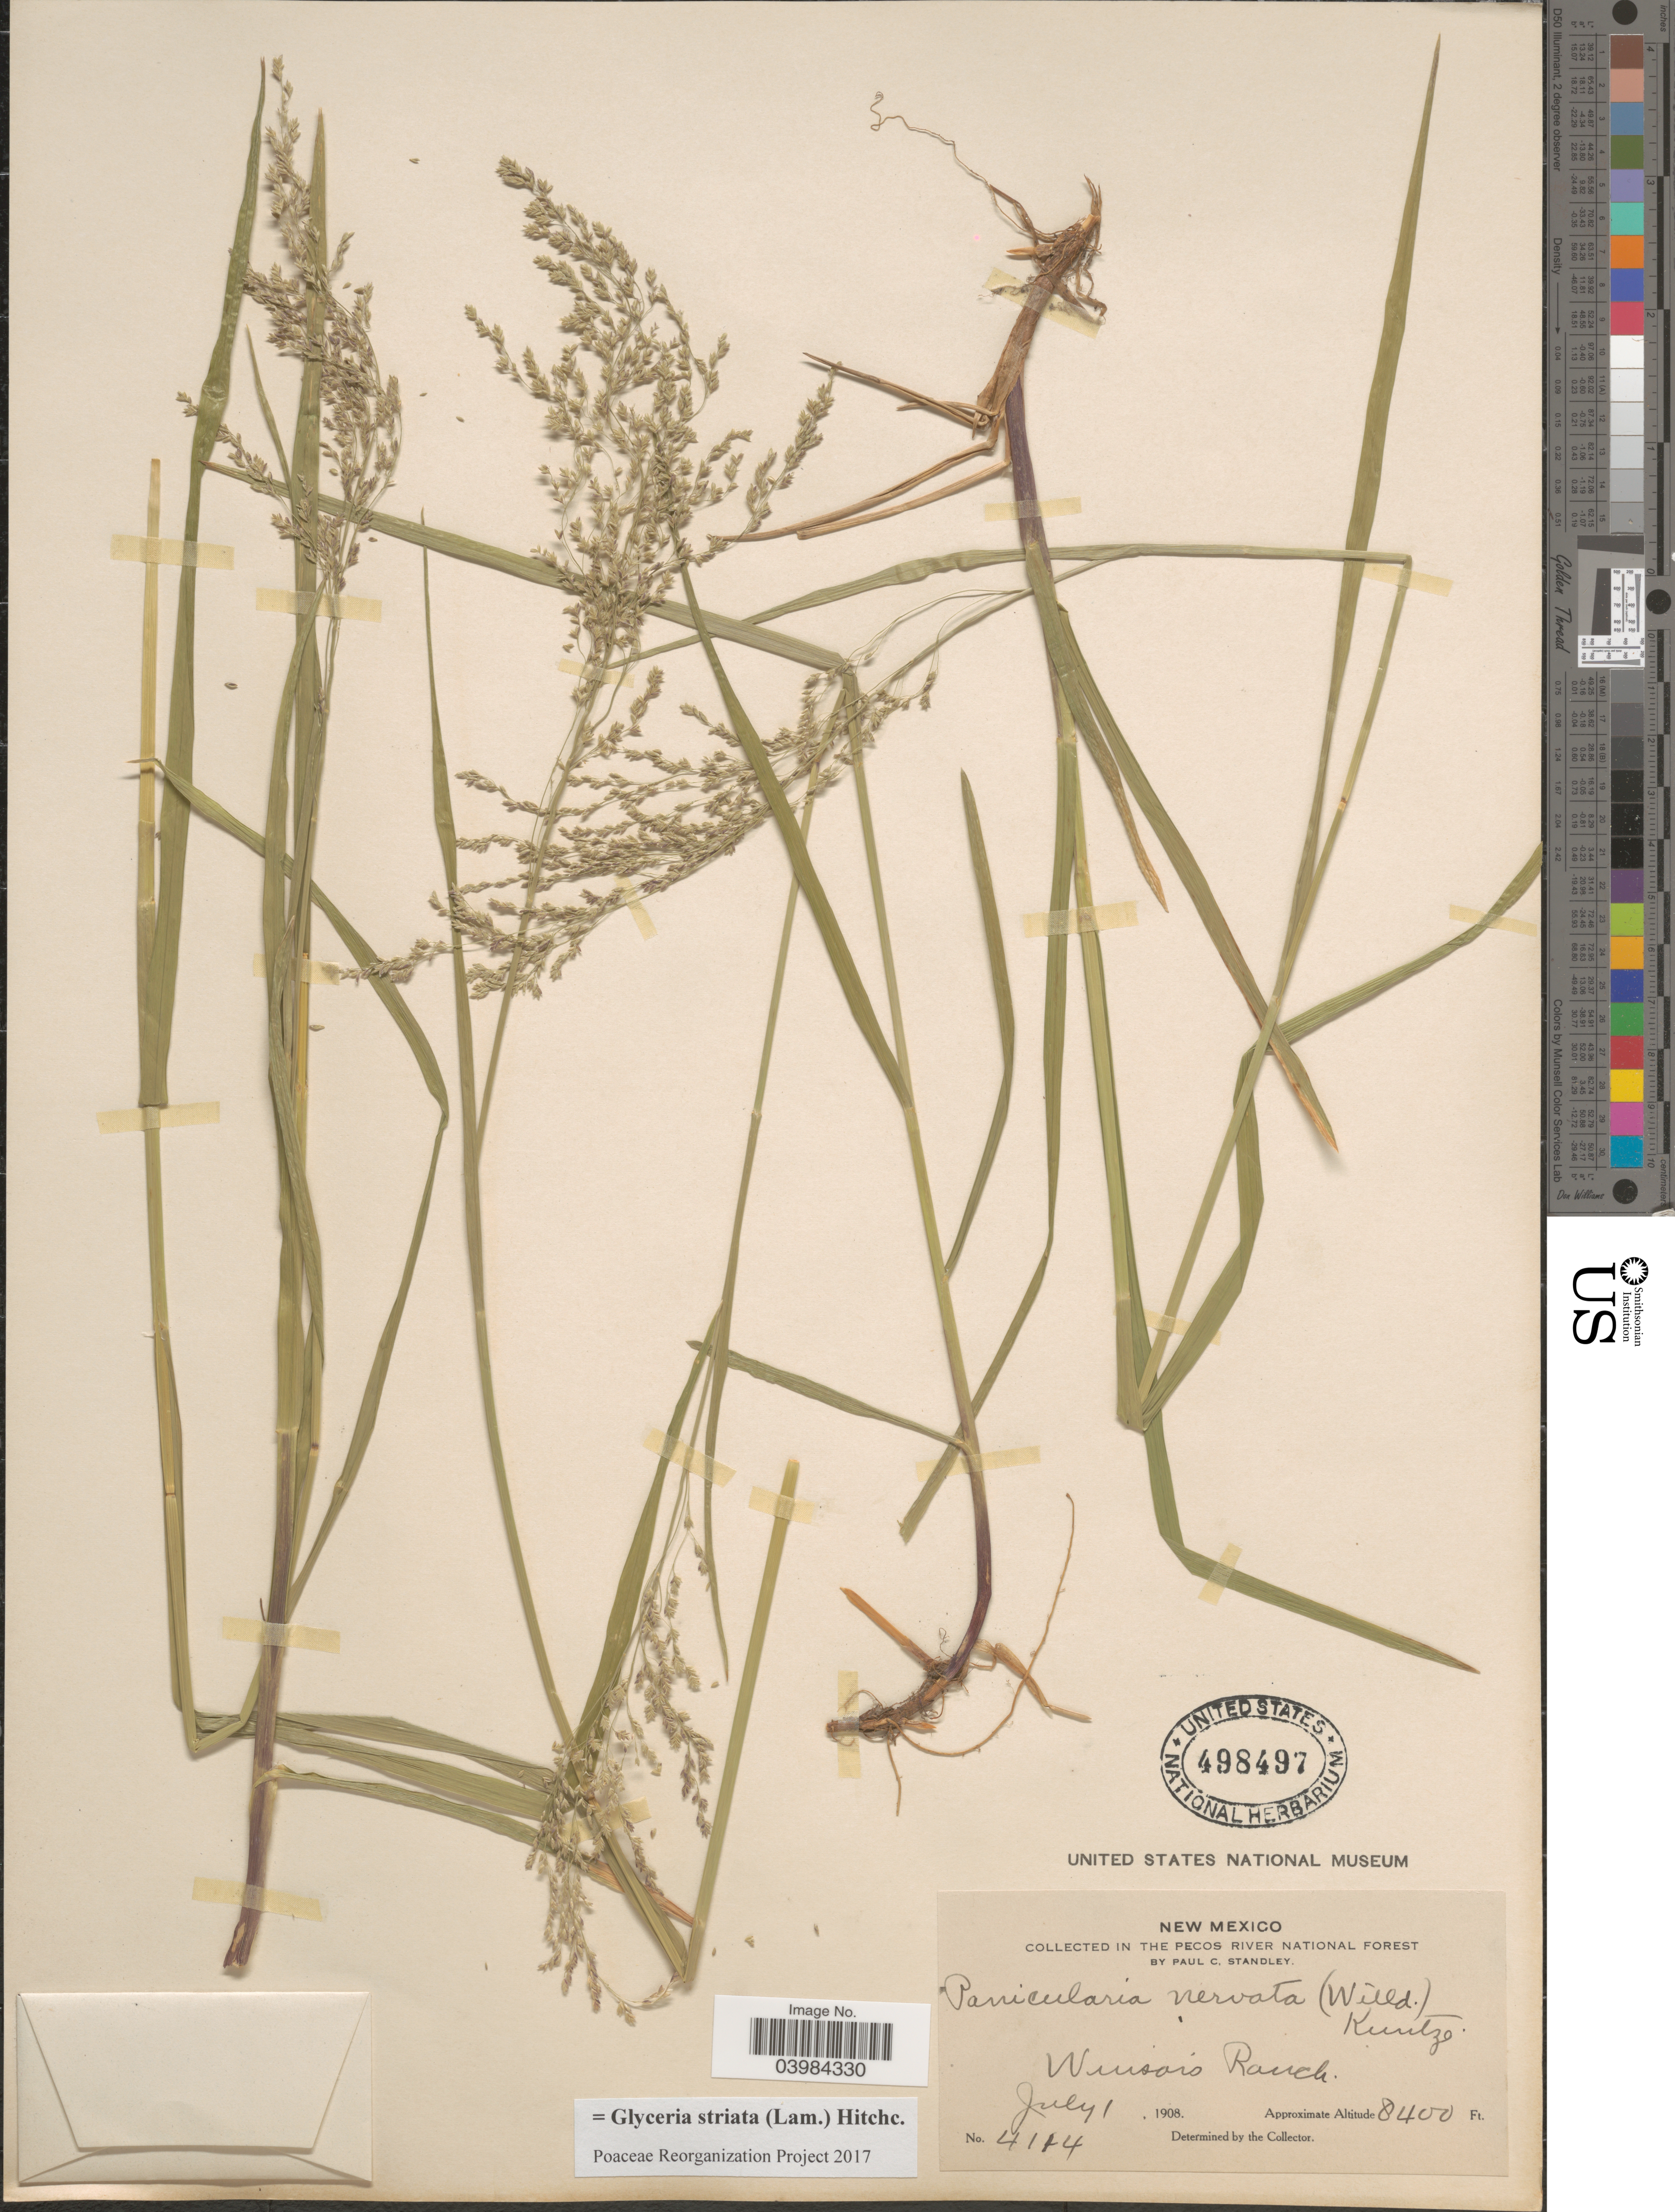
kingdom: Plantae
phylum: Tracheophyta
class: Liliopsida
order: Poales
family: Poaceae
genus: Glyceria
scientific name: Glyceria striata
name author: (Lam.) Hitchc.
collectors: P. C. Standley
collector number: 4114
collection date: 1908-07-01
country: United States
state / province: New Mexico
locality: In the Pecos River National Forest. Winsor's Ranch.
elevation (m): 2560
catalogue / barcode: US 498497